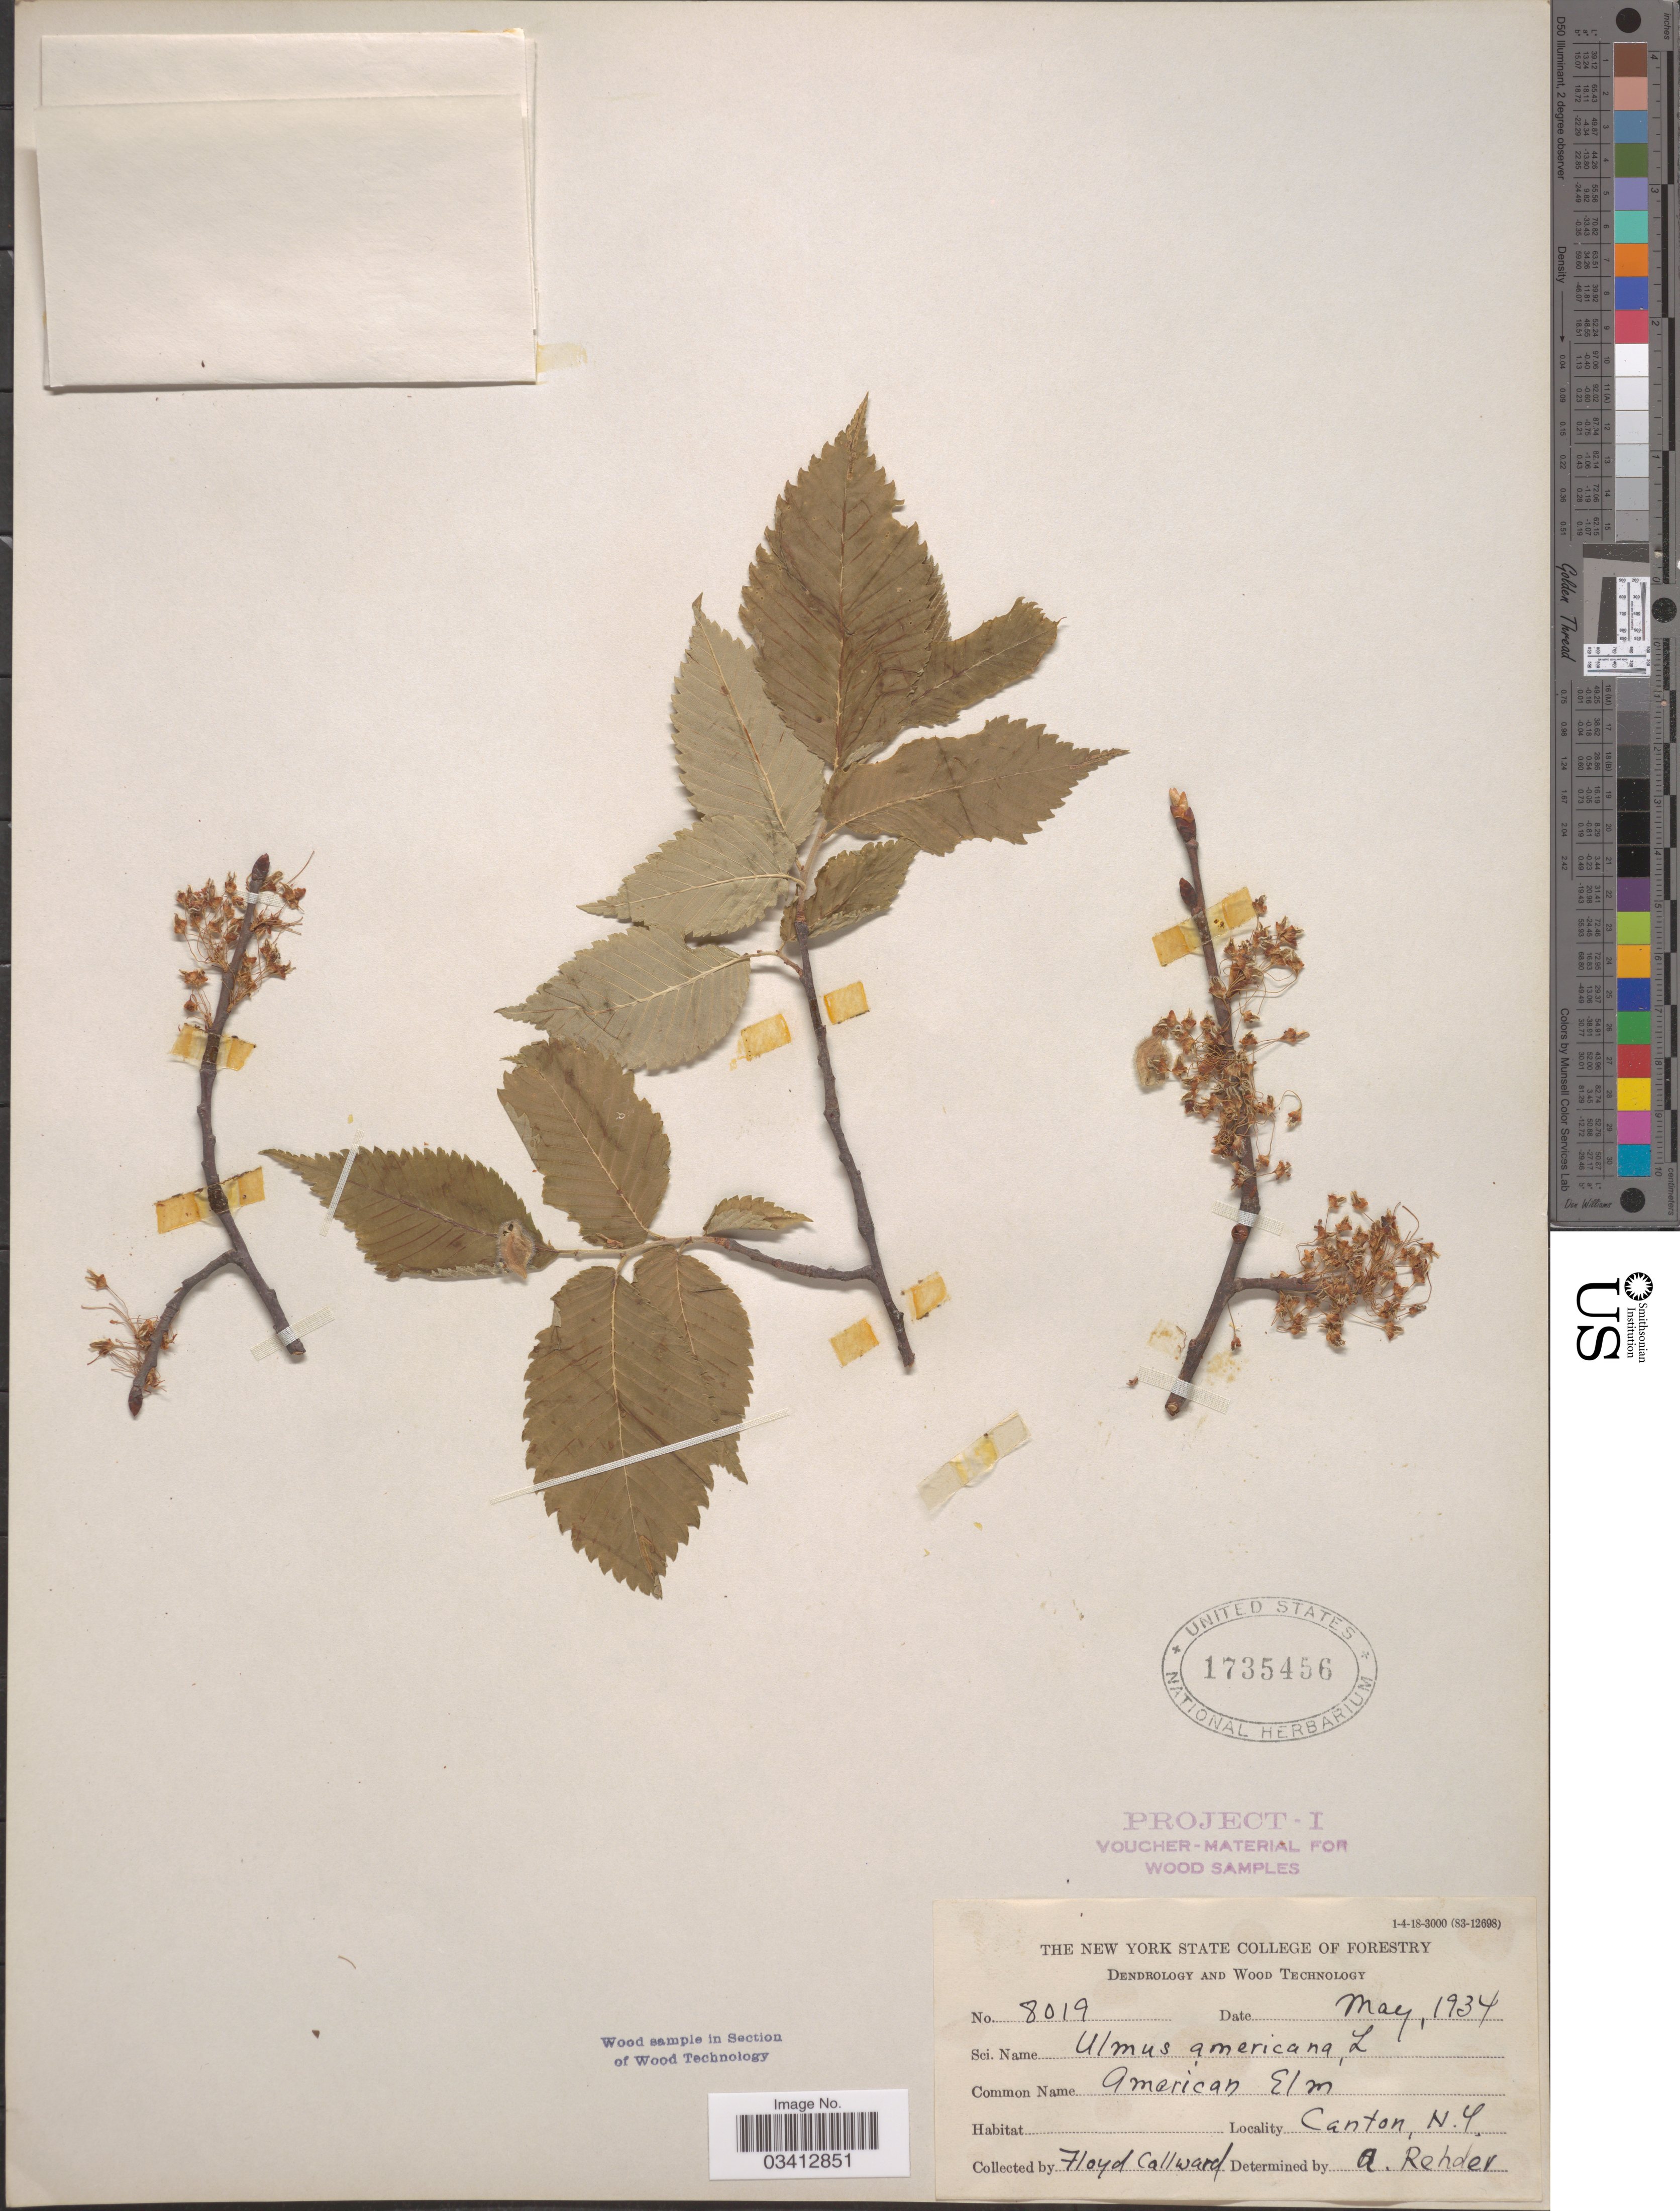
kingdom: Plantae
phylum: Tracheophyta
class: Magnoliopsida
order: Rosales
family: Ulmaceae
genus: Ulmus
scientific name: Ulmus americana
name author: L.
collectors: F. Callward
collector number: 8019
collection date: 1934-05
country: United States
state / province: New York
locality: Canton.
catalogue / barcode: US 1735456